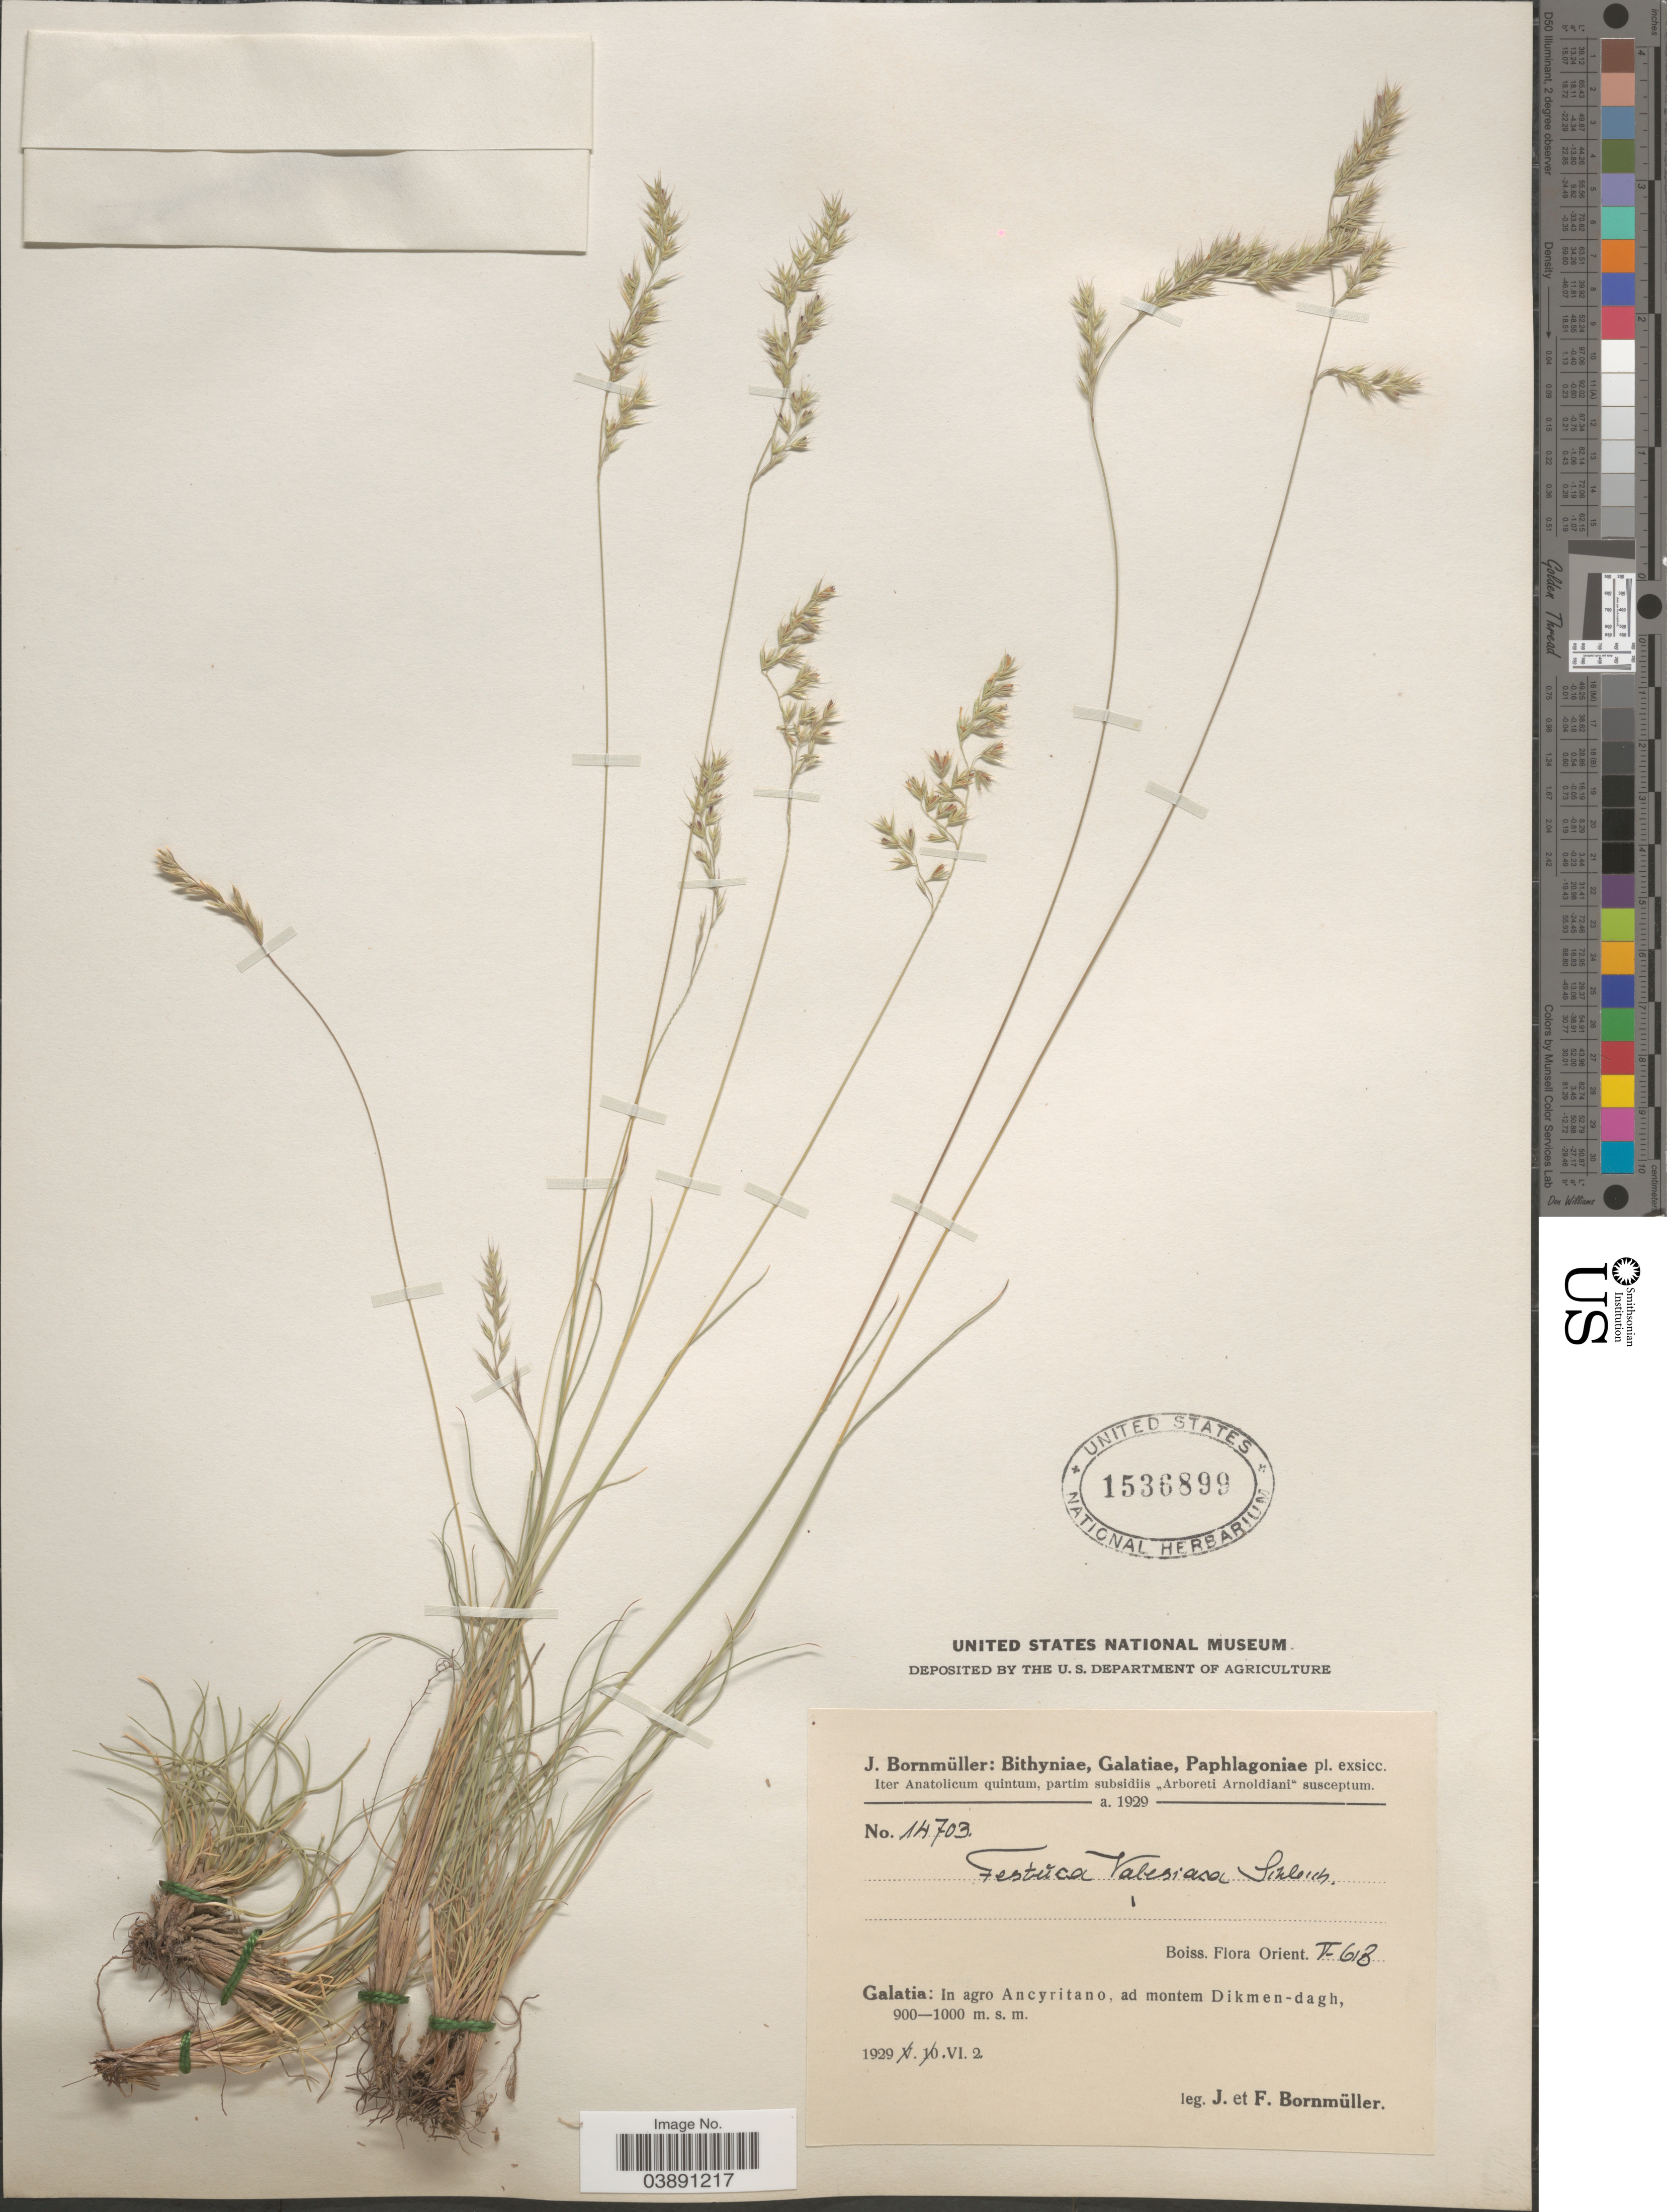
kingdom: Plantae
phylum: Tracheophyta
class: Liliopsida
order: Poales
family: Poaceae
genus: Festuca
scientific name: Festuca valesiaca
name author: Schleich. ex Gaudin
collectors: J. Bornmüller & F. Bornmüller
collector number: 14703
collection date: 1929-06-02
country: Turkey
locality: Galatia: In agro Ancyritano, ad montem Dikmen-dagh.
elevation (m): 900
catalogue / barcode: US 1536899